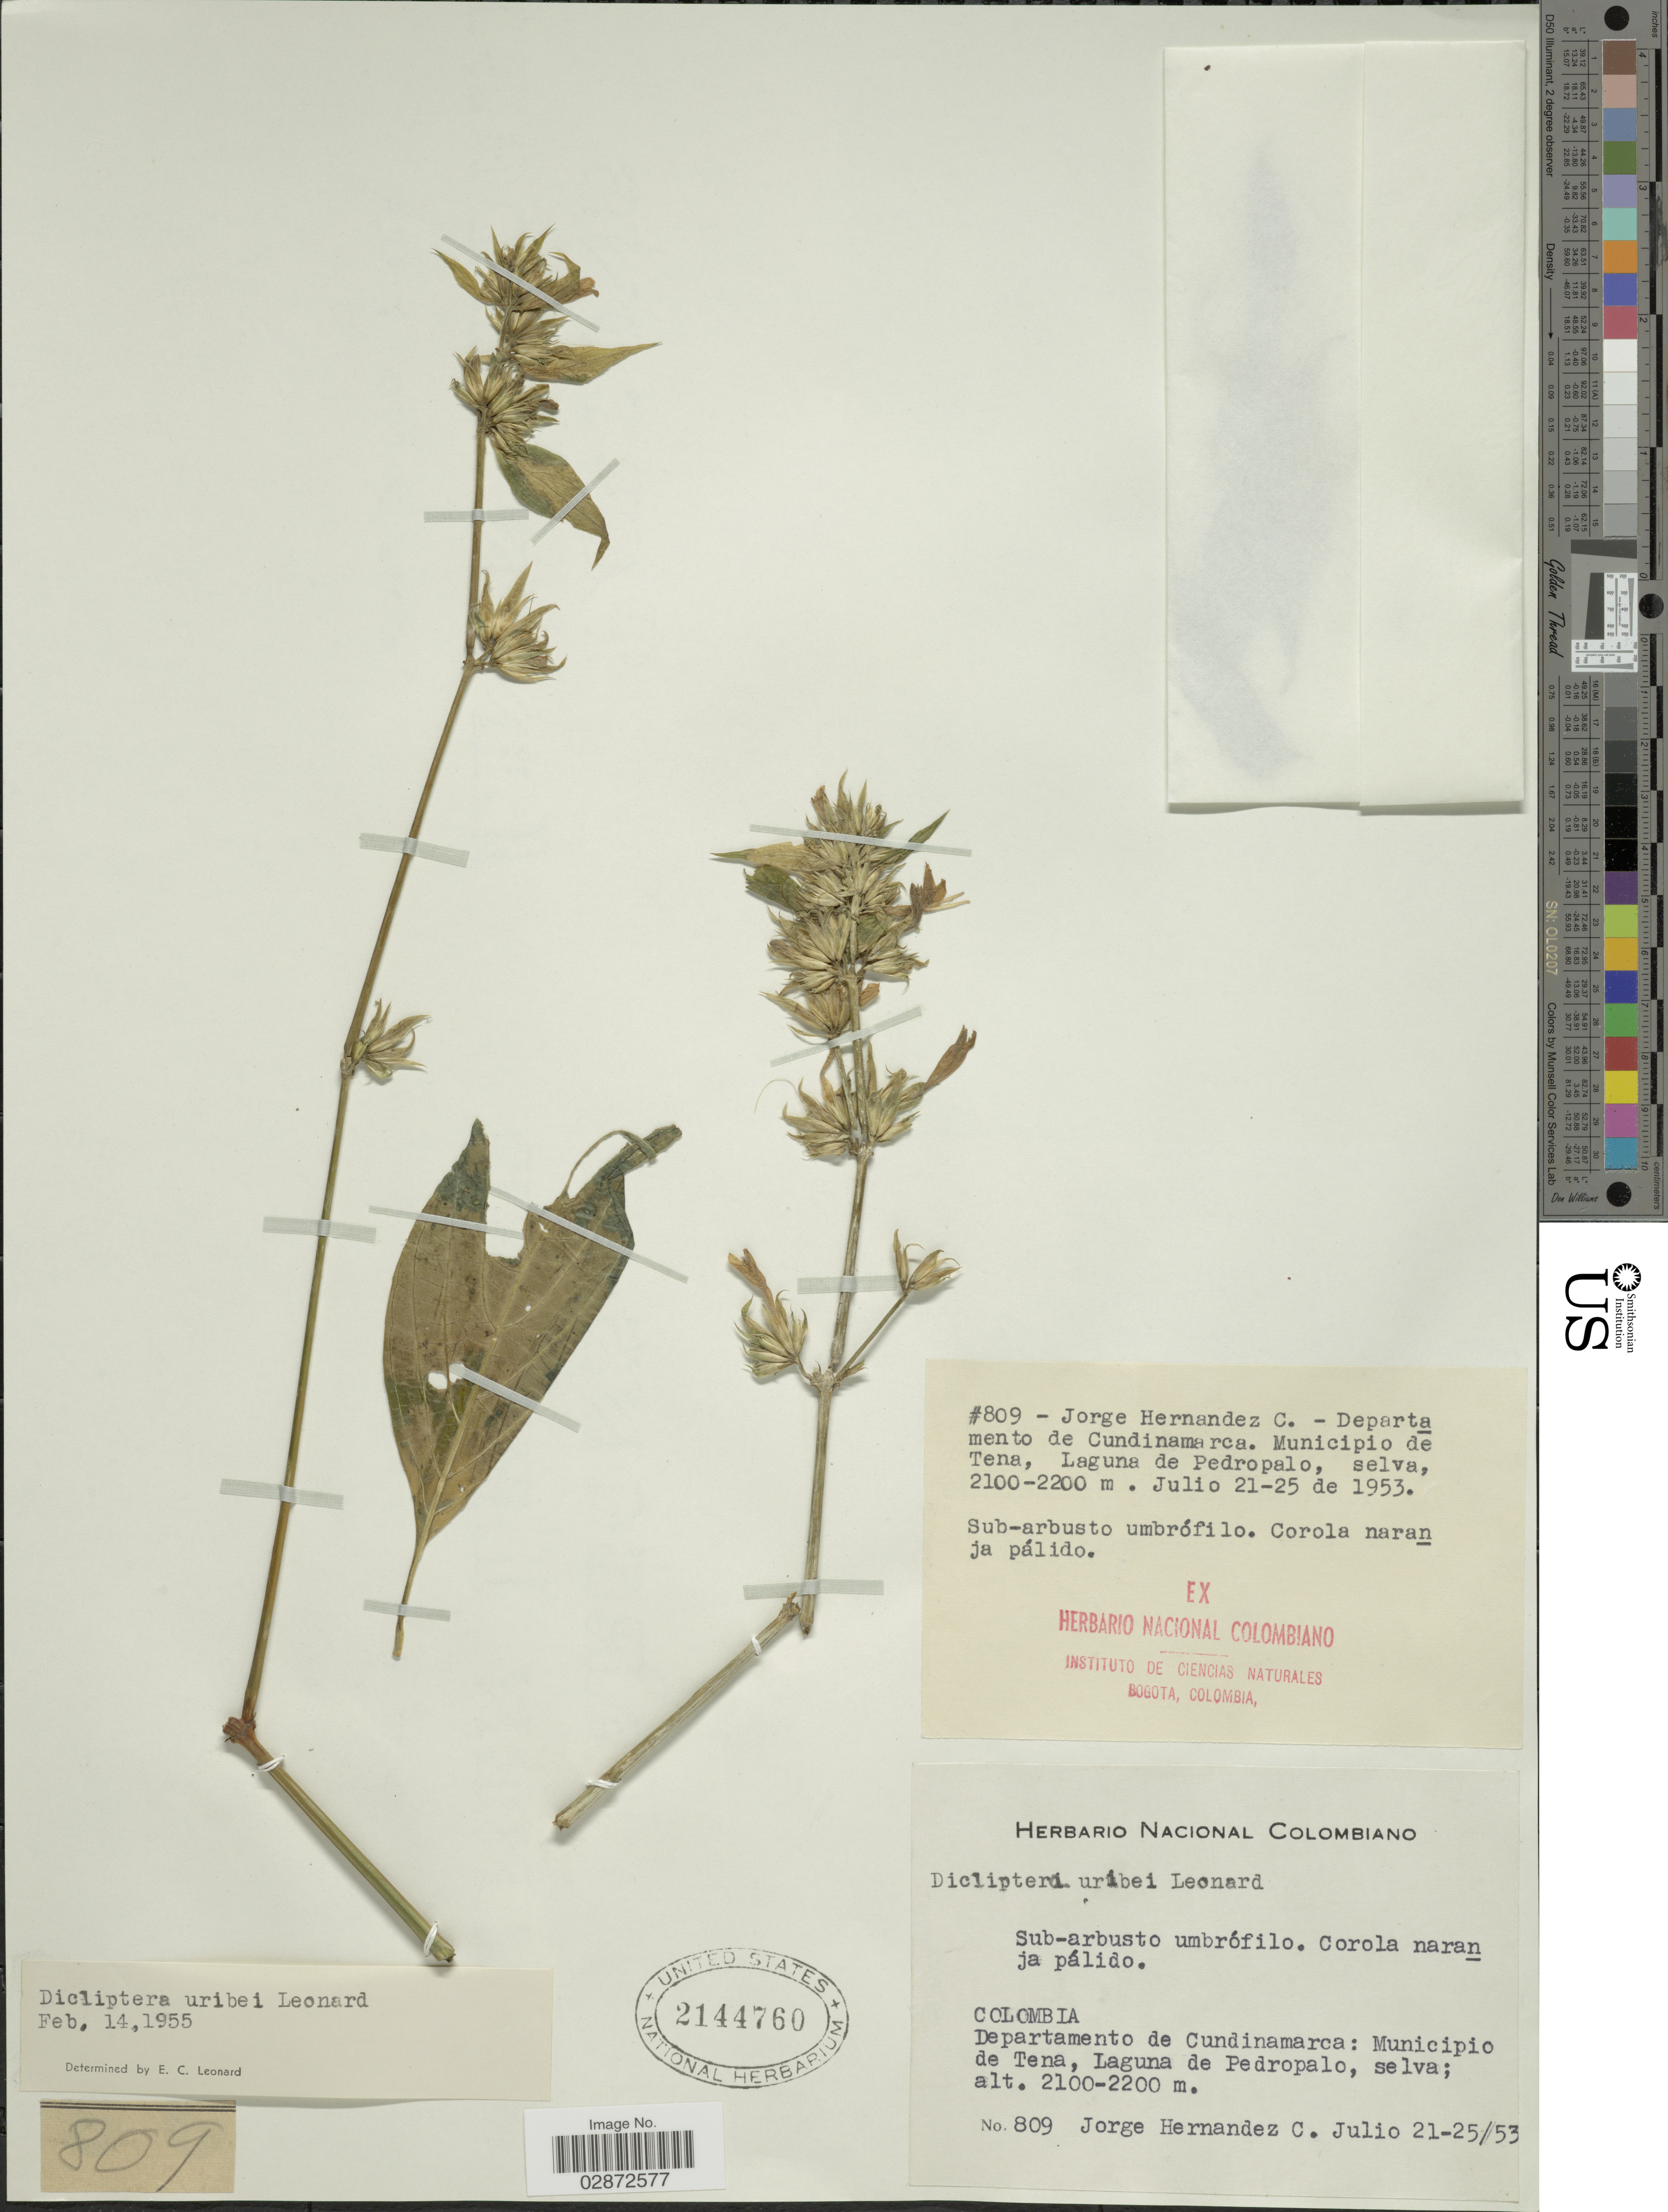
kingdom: Plantae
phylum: Tracheophyta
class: Magnoliopsida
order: Lamiales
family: Acanthaceae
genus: Dicliptera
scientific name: Dicliptera uribei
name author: Leonard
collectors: J. Hernandez Camacho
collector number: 809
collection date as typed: Transcribed d/m/y: 21/7/53 to 25/7/53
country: Colombia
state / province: Cundinamarca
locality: Departamento de Cundinamarca: Municipio de Tena, Laguna de Pedropalo, selva.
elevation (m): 2100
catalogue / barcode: US 2144760